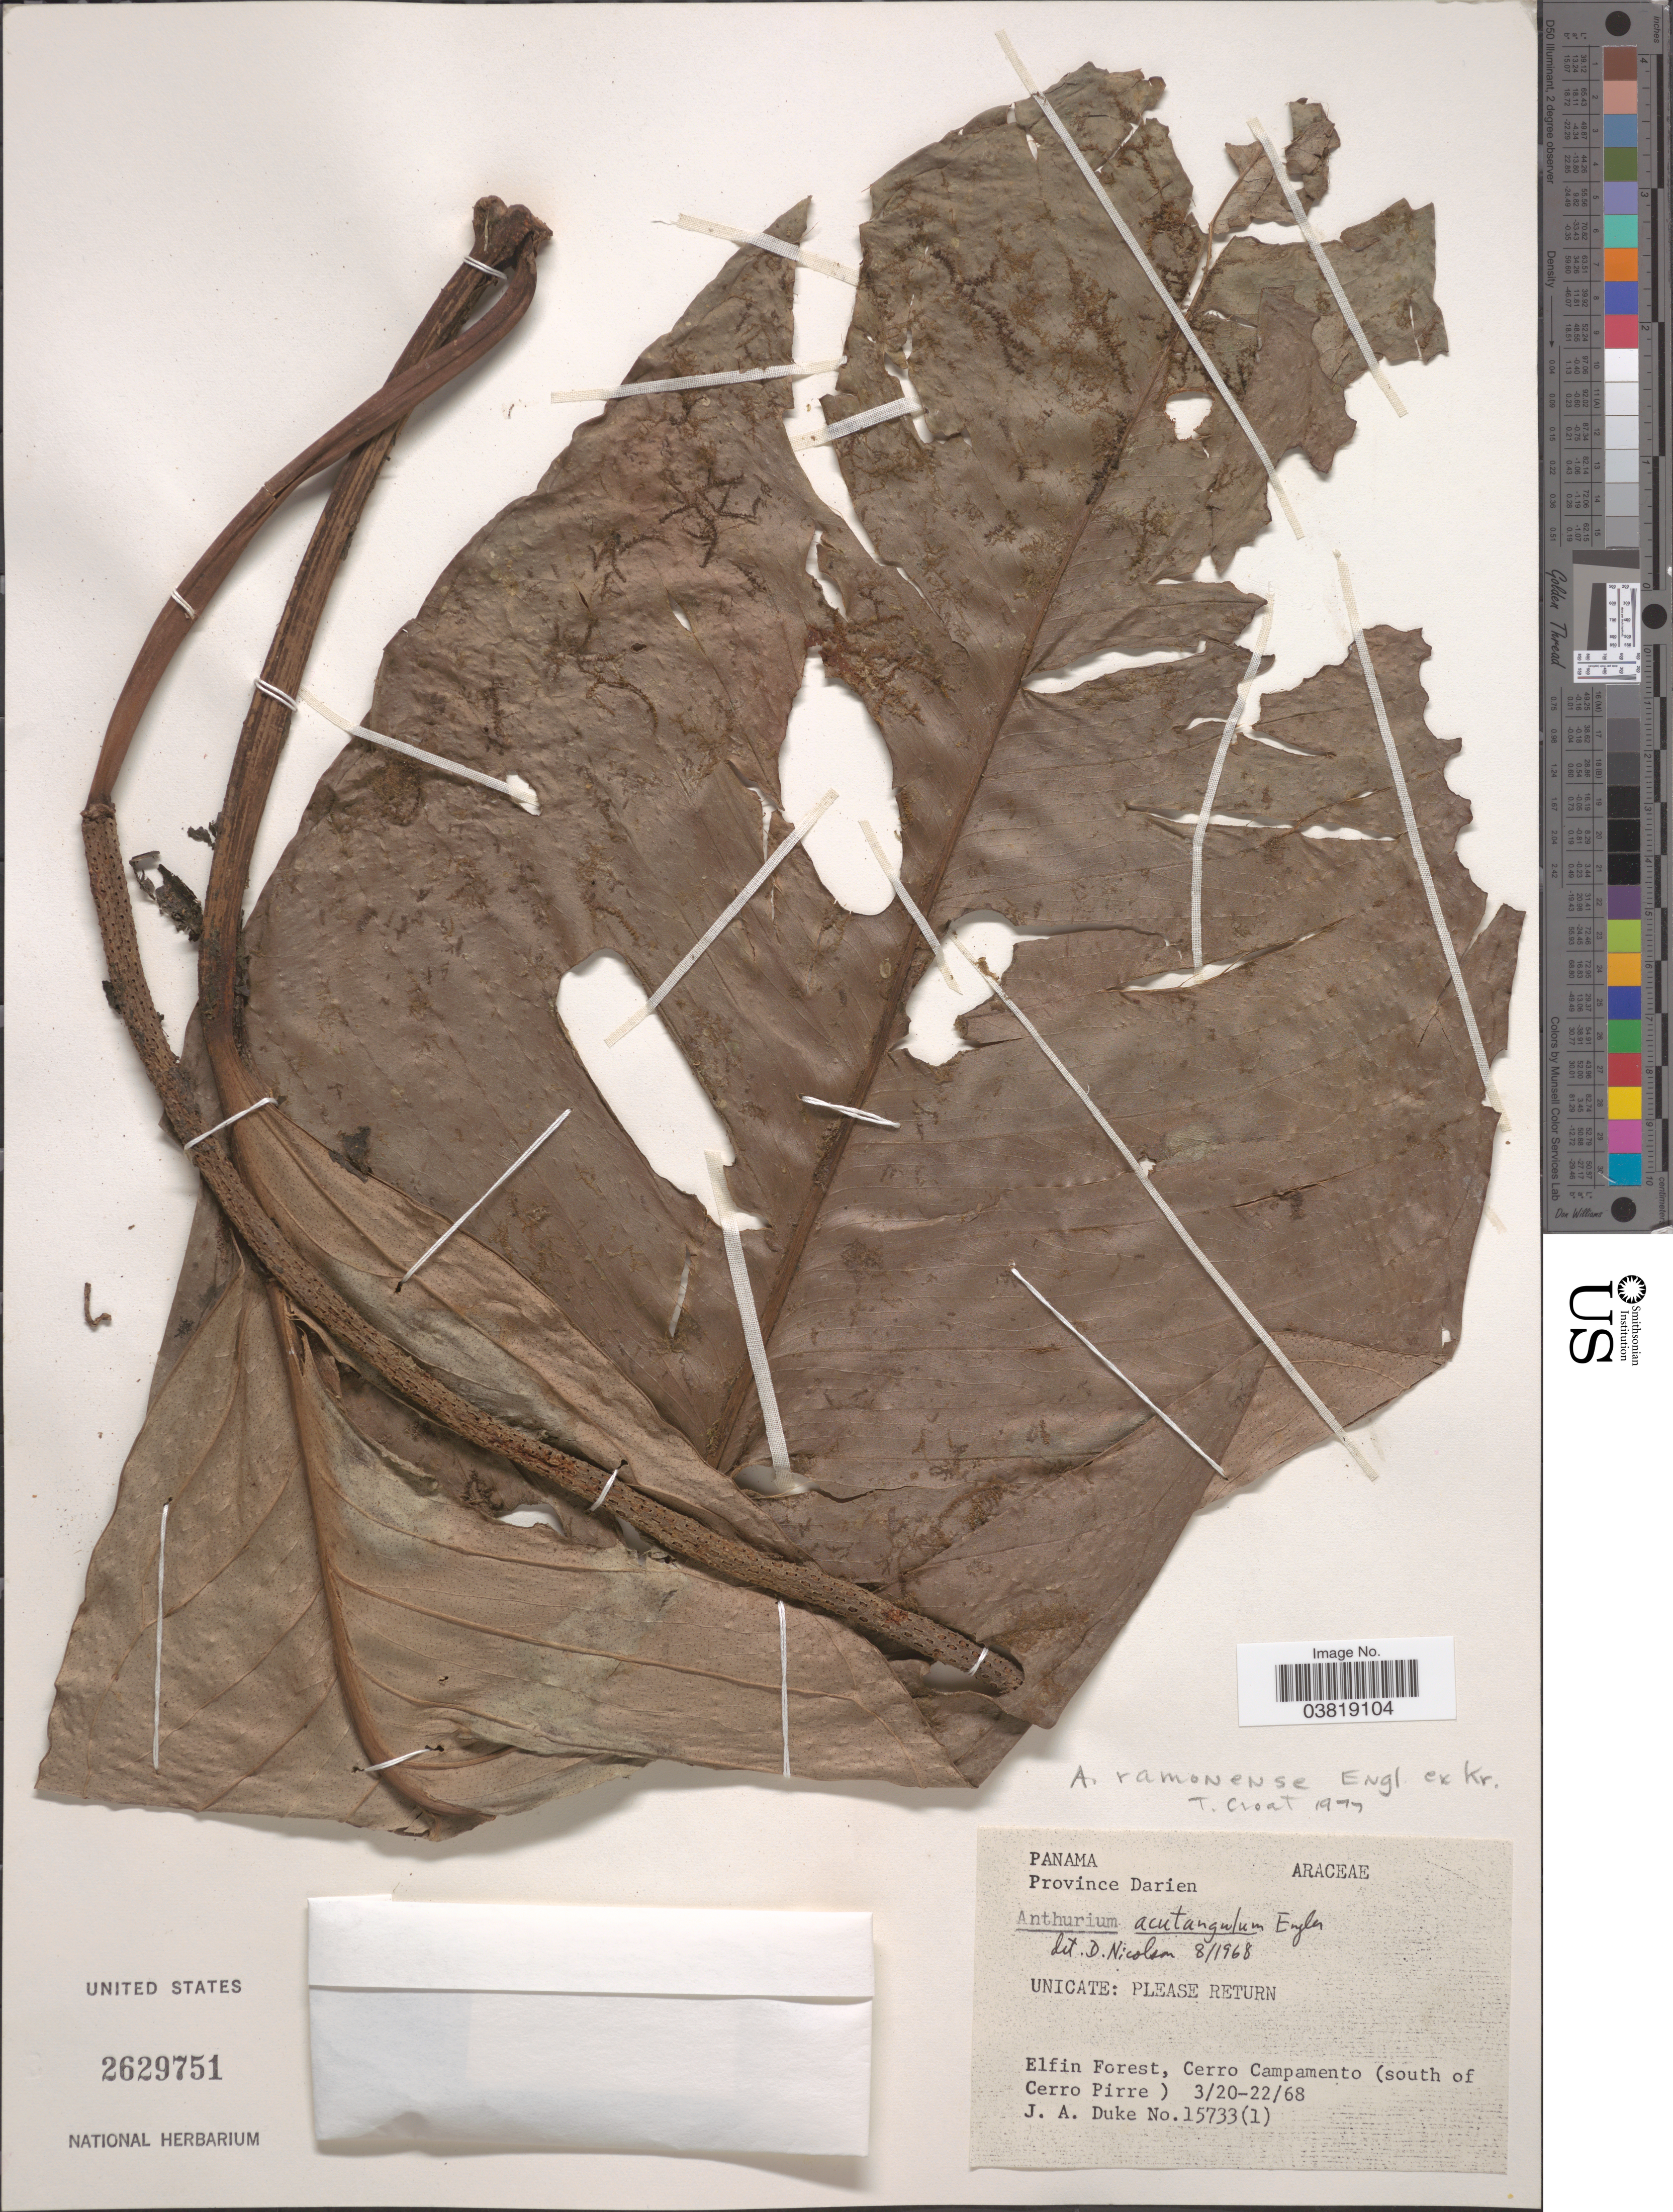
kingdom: Plantae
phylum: Tracheophyta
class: Liliopsida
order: Alismatales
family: Araceae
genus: Anthurium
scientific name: Anthurium ramonense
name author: Engl. ex K. Krause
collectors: J. A. Duke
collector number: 15733(1)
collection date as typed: Transcribed d/m/y: 20/3/68 to 22/3/68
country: Panama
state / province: Darien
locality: Elfin Forest, Cerro Campamento (south of Cerro Pirre).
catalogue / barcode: US 2629751